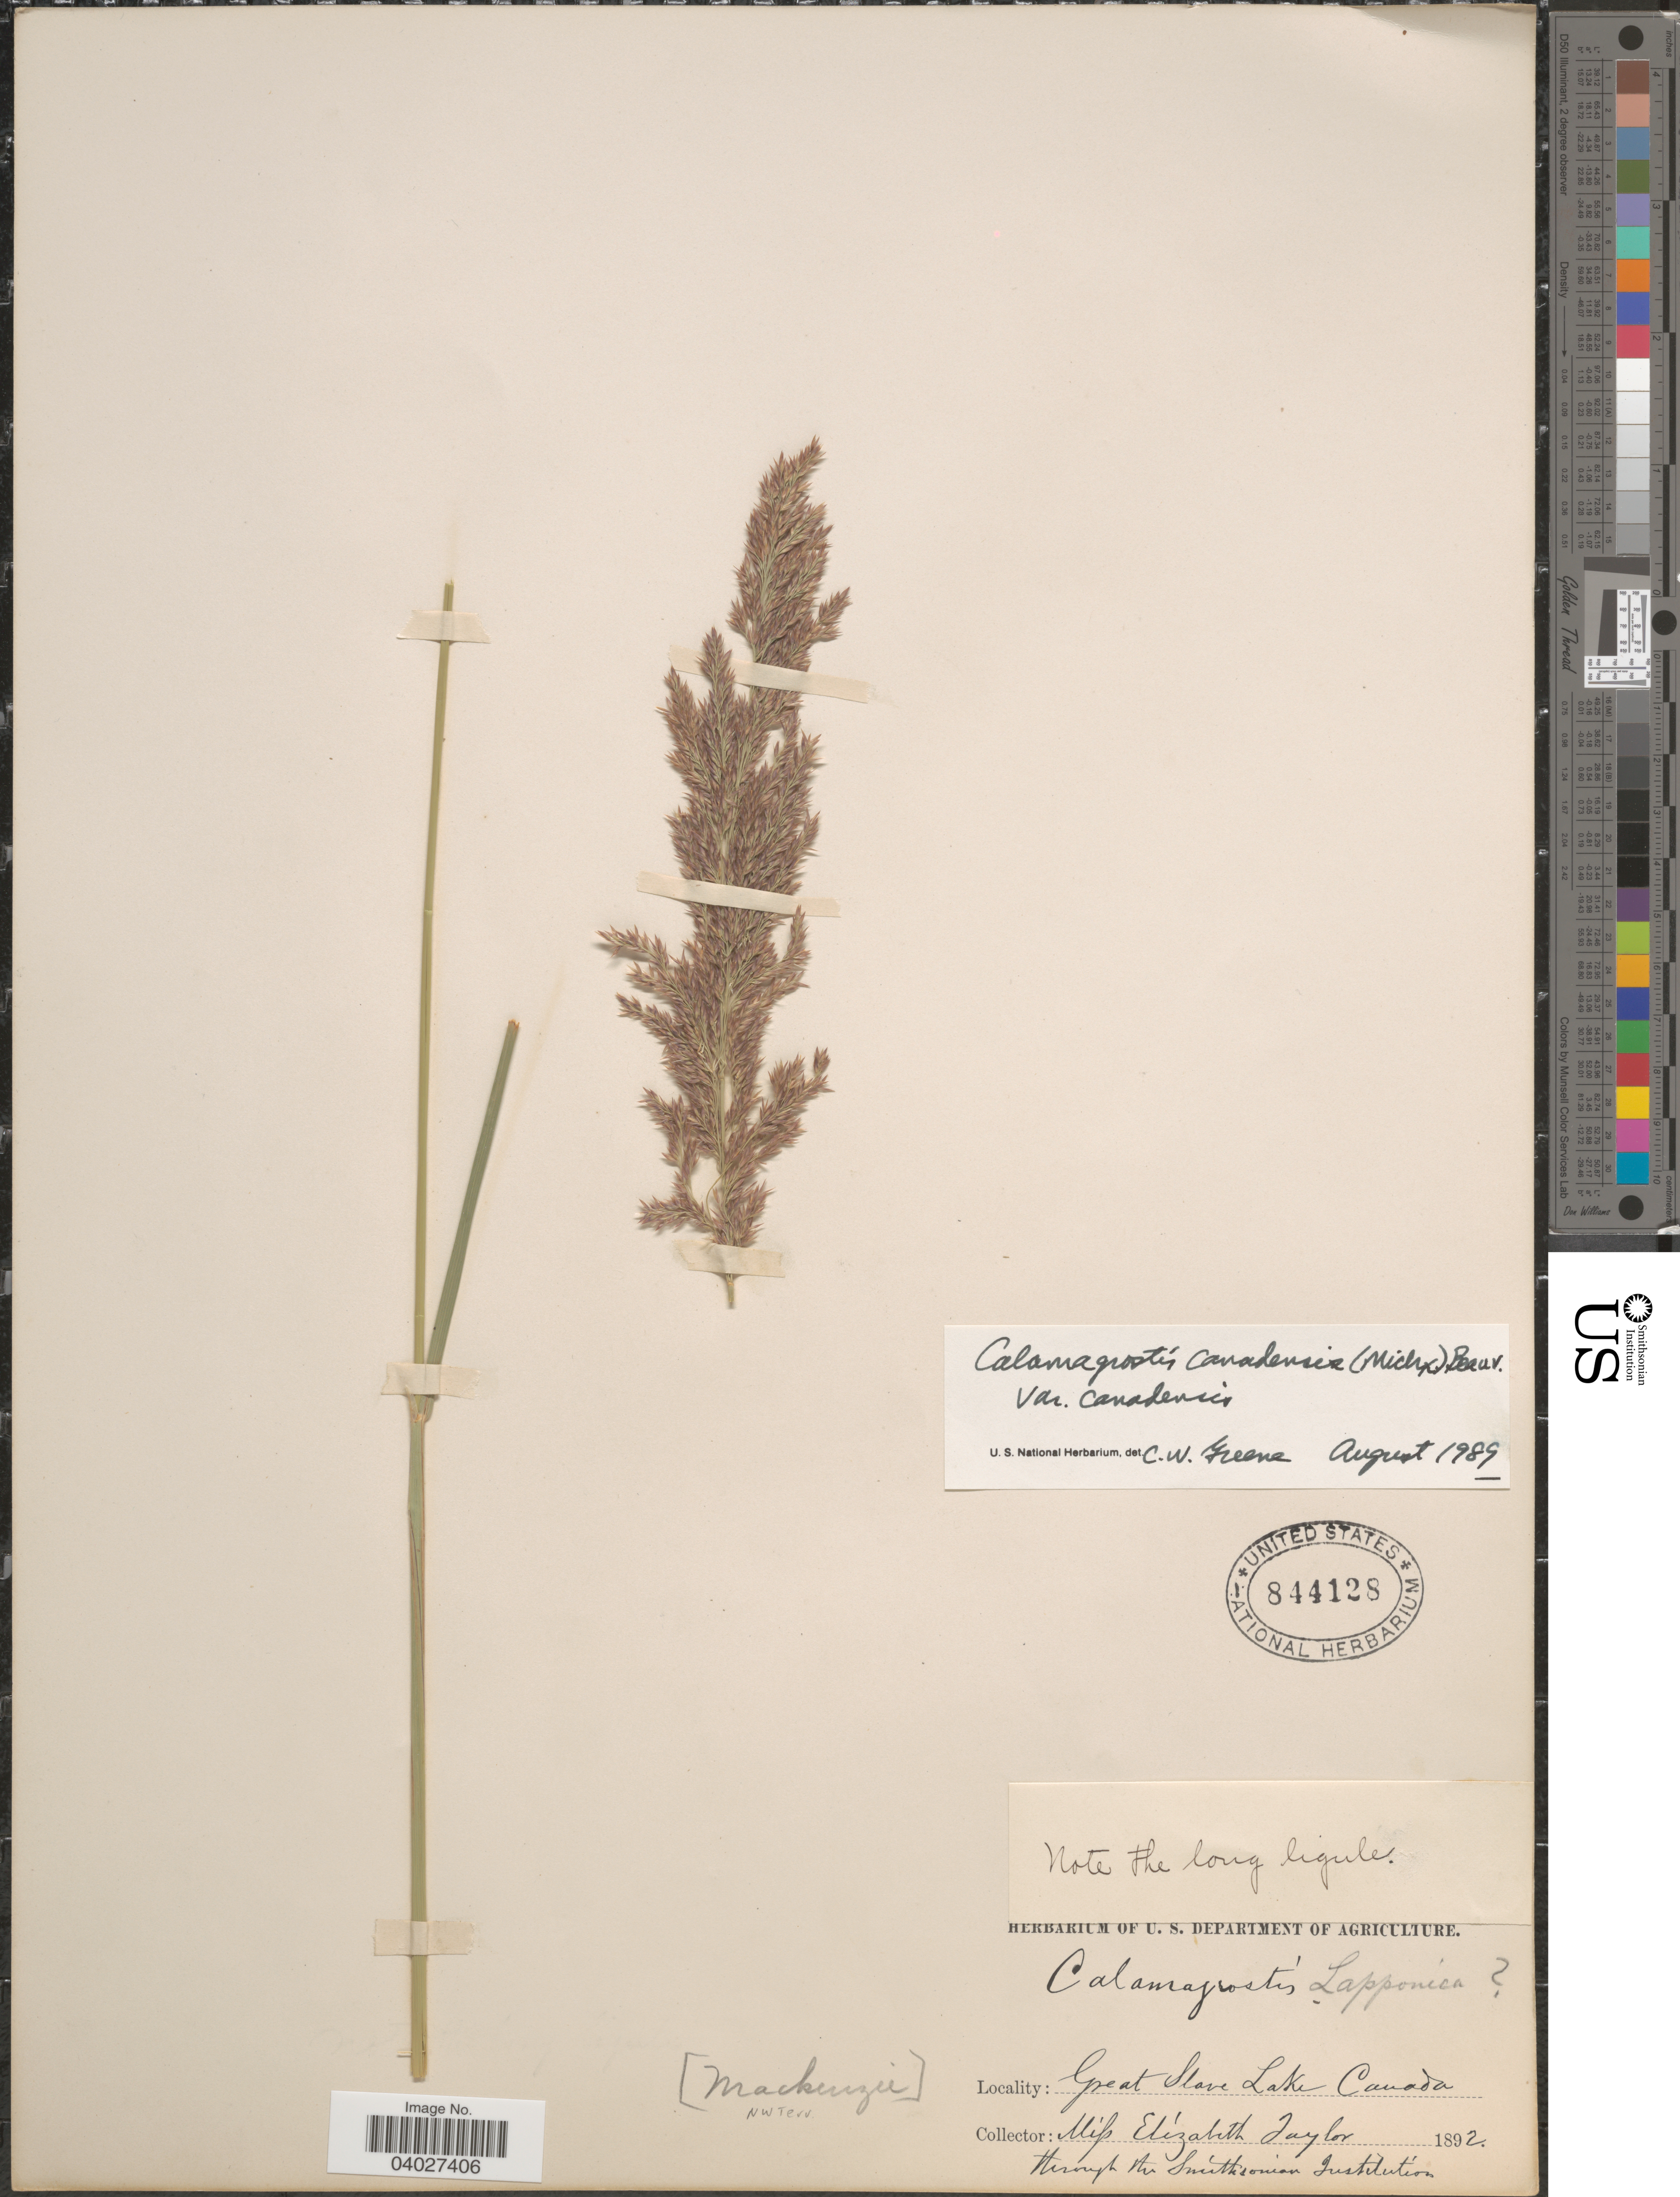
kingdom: Plantae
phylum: Tracheophyta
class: Liliopsida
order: Poales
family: Poaceae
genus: Calamagrostis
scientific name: Calamagrostis canadensis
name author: (Michx.) P. Beauv.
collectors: E. L. Taylor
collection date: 1892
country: Canada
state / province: Northwest Territories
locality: Mackenzie. NW Terr. Great Slave Lake.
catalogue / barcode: US 844128